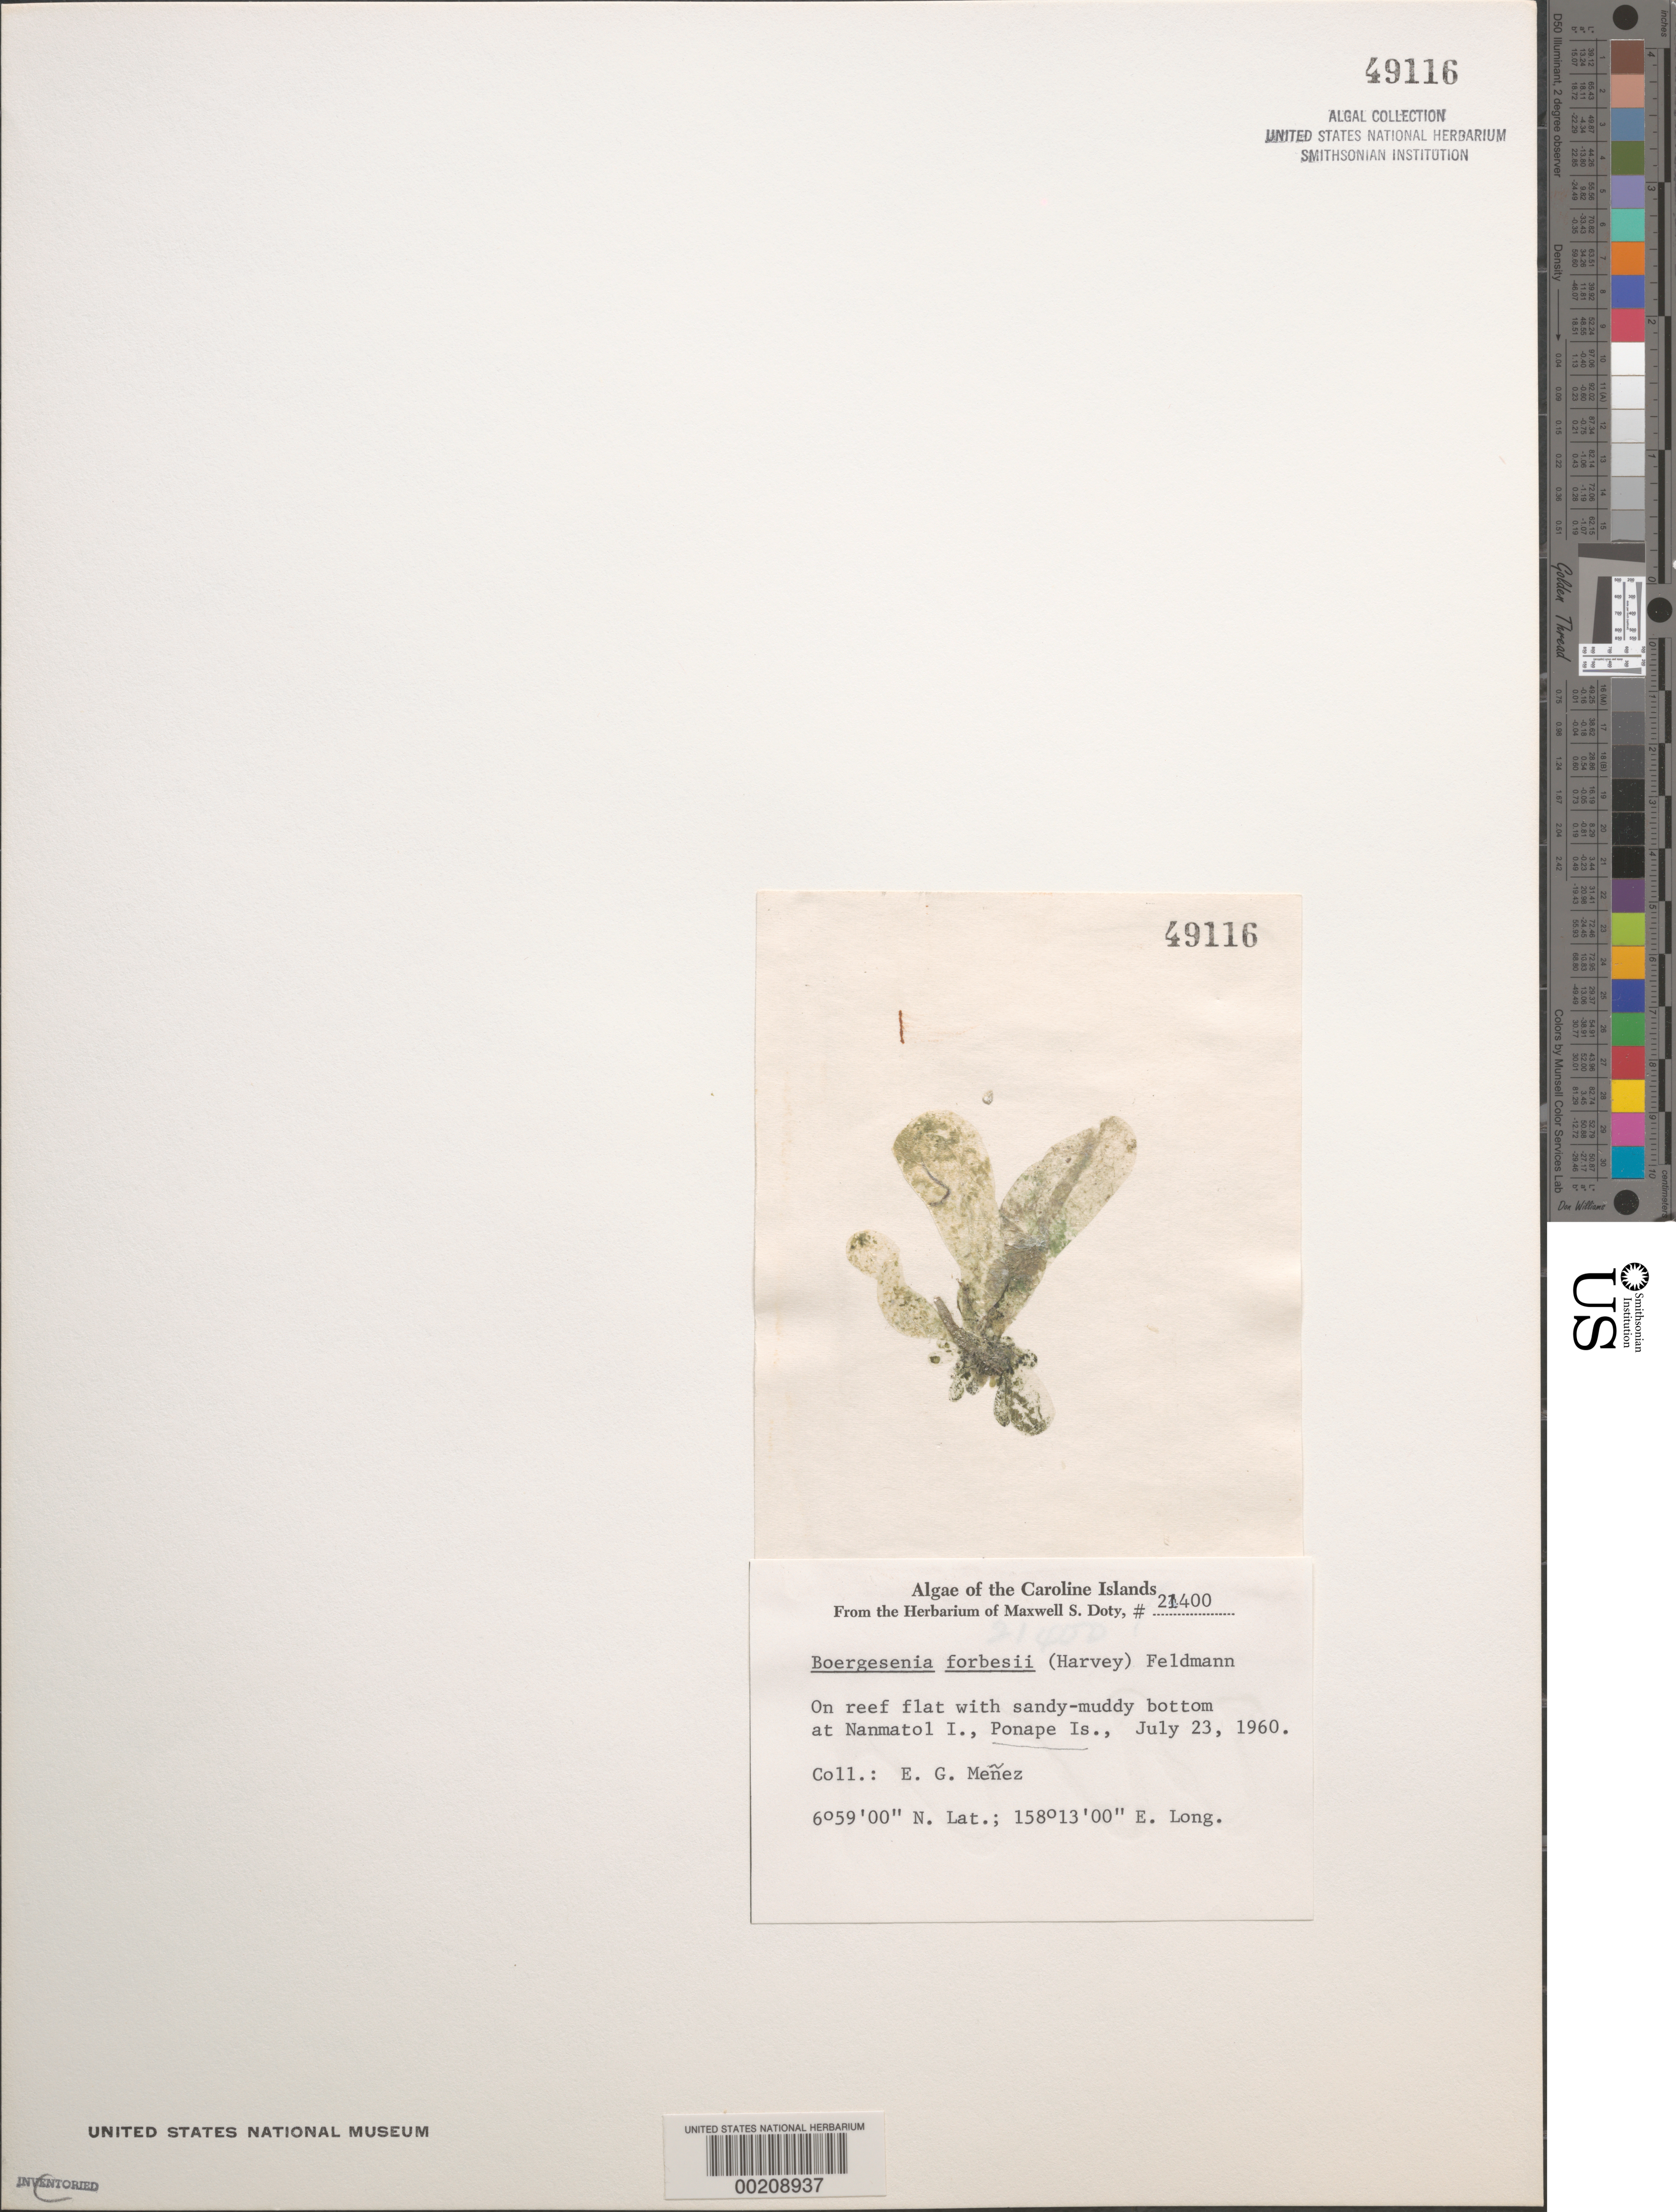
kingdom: Plantae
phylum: Chlorophyta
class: Ulvophyceae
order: Siphonocladales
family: Siphonocladaceae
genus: Boergesenia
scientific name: Boergesenia forbesii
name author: (Feldmann) Harv.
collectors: Meñez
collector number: MSD 21400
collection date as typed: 23 Jul 1960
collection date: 1960-07-23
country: Micronesia, Federated States of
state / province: Pohnpei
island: Nanmatol Atoll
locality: Islands off E coast of Pohnpei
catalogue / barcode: US 49116